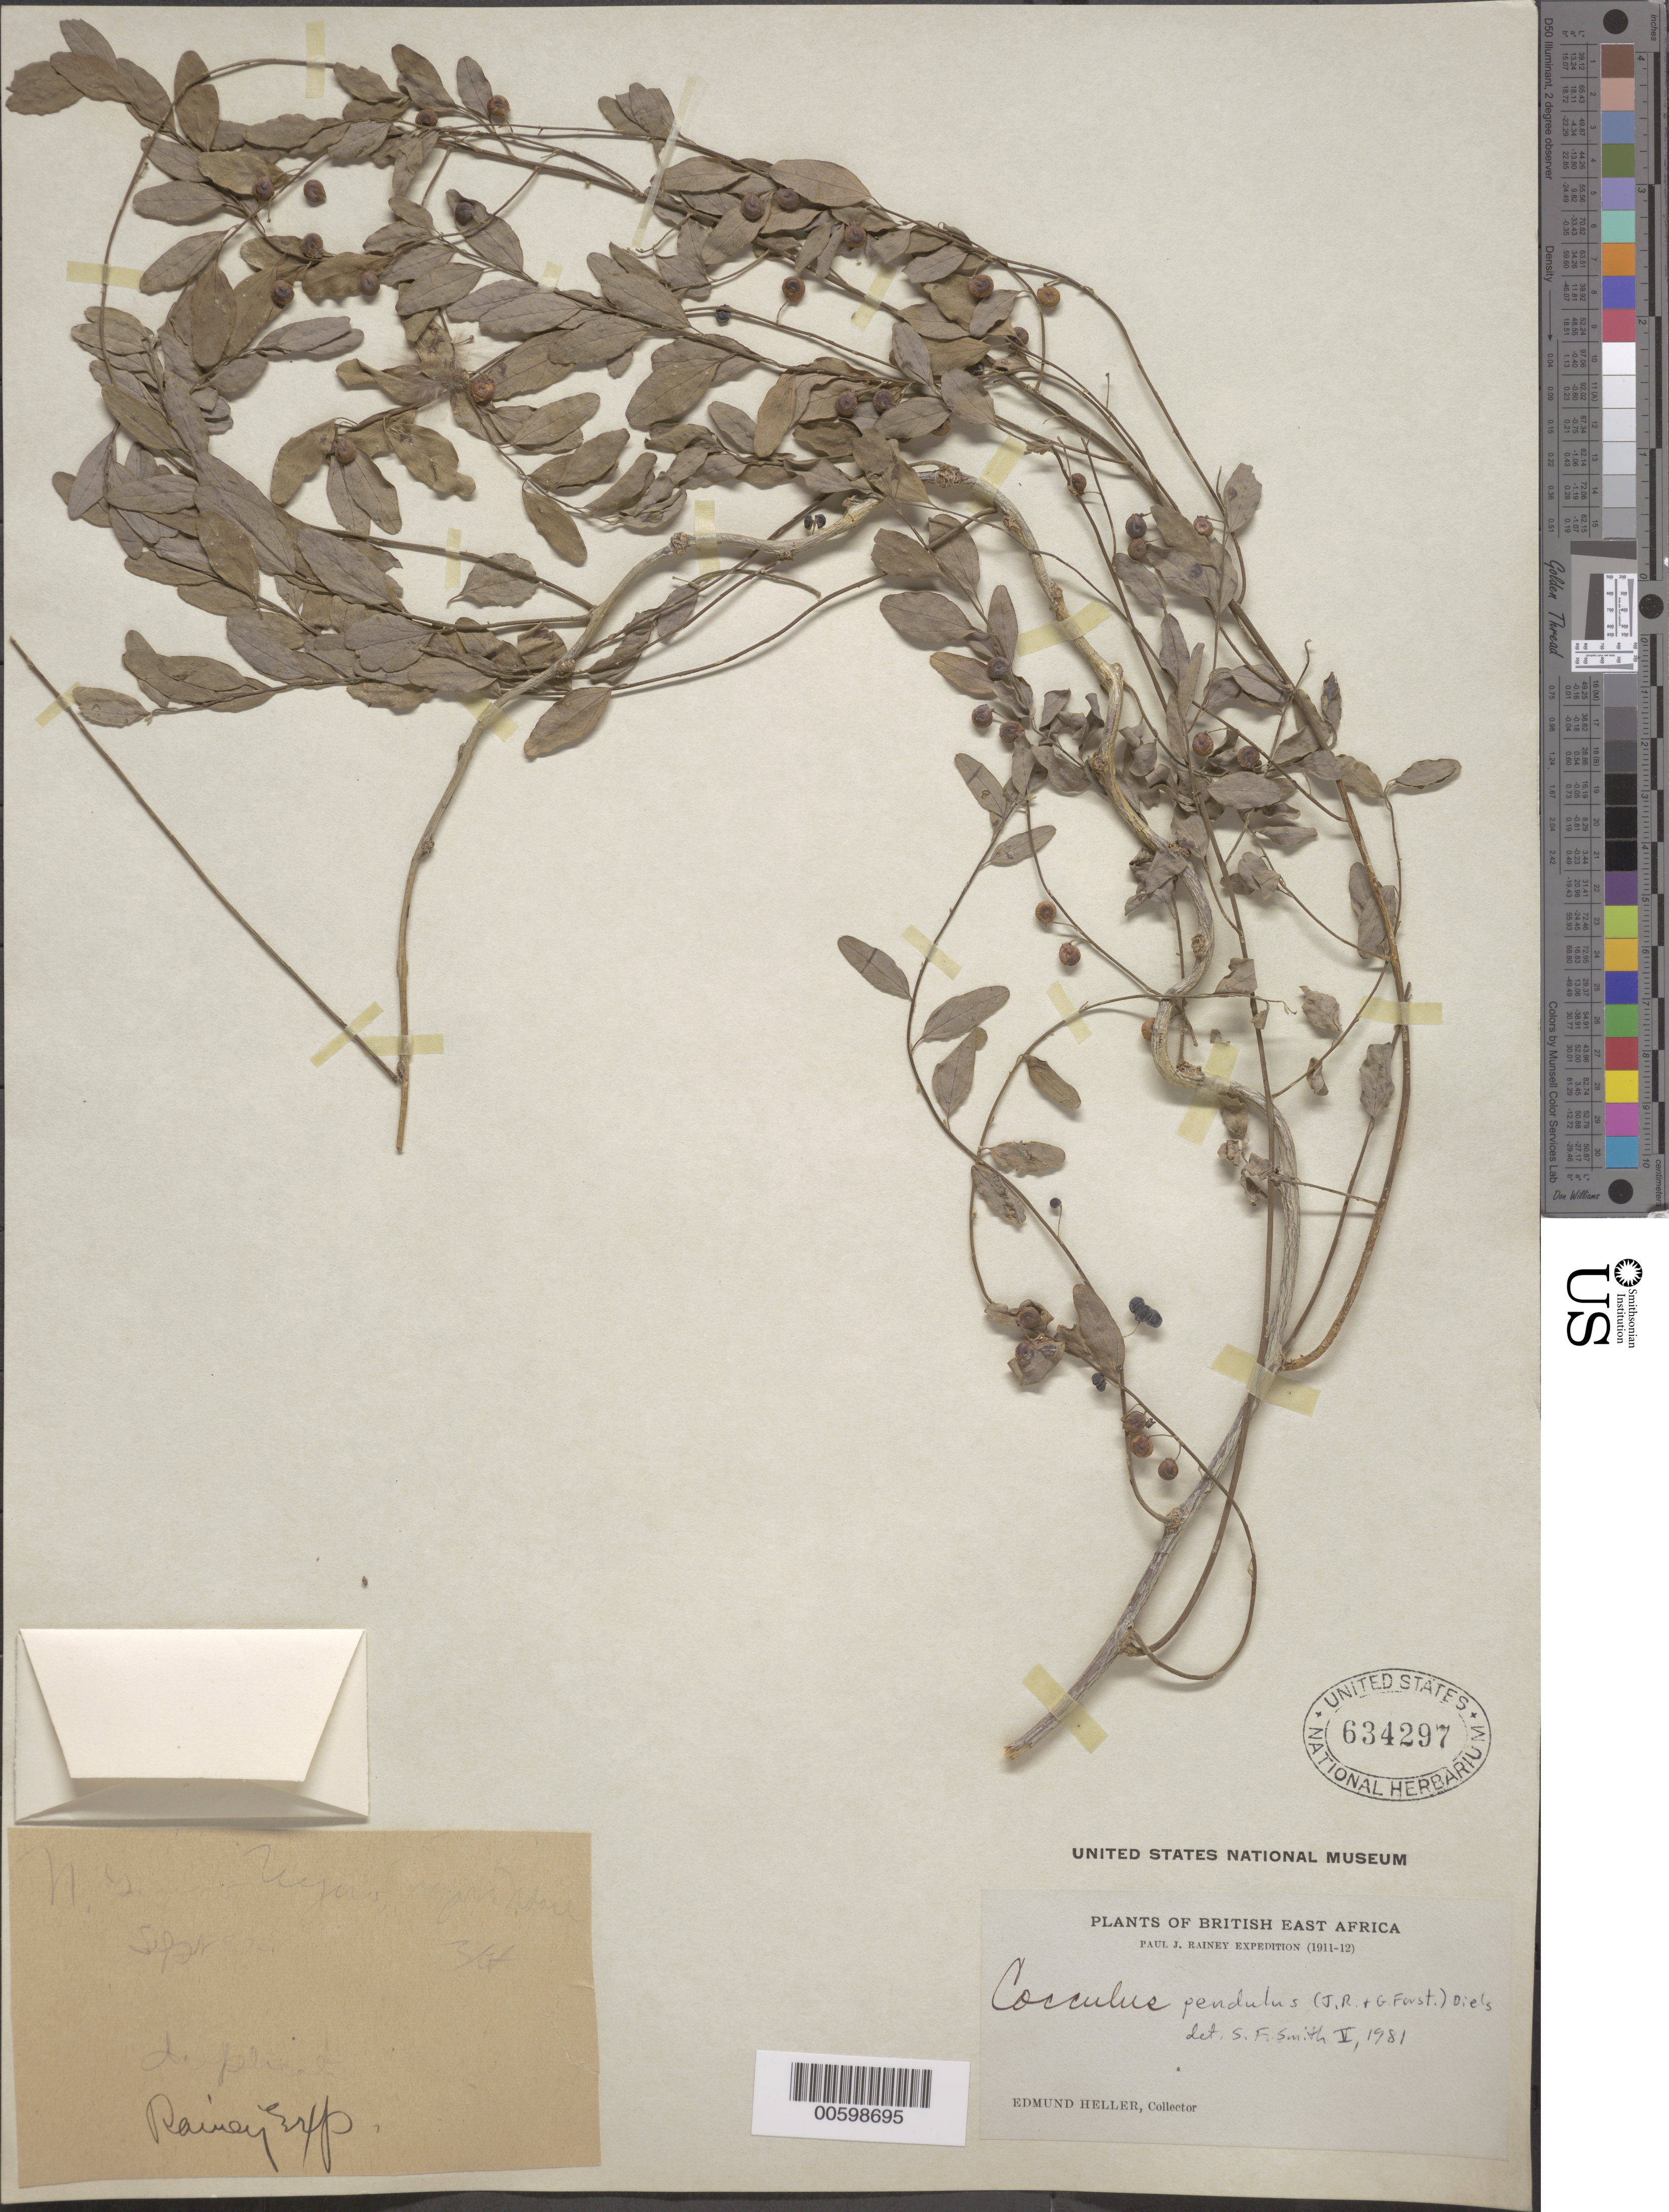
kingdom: Plantae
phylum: Tracheophyta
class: Magnoliopsida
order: Ranunculales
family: Menispermaceae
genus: Cocculus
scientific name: Cocculus pendulus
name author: (J.R. Forst. & G. Forst.) Diels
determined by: Smith, Stephen F., (US), NMNH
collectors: E. Heller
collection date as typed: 28 Sep 1911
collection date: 1911-09-28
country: Kenya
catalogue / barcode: US 634297